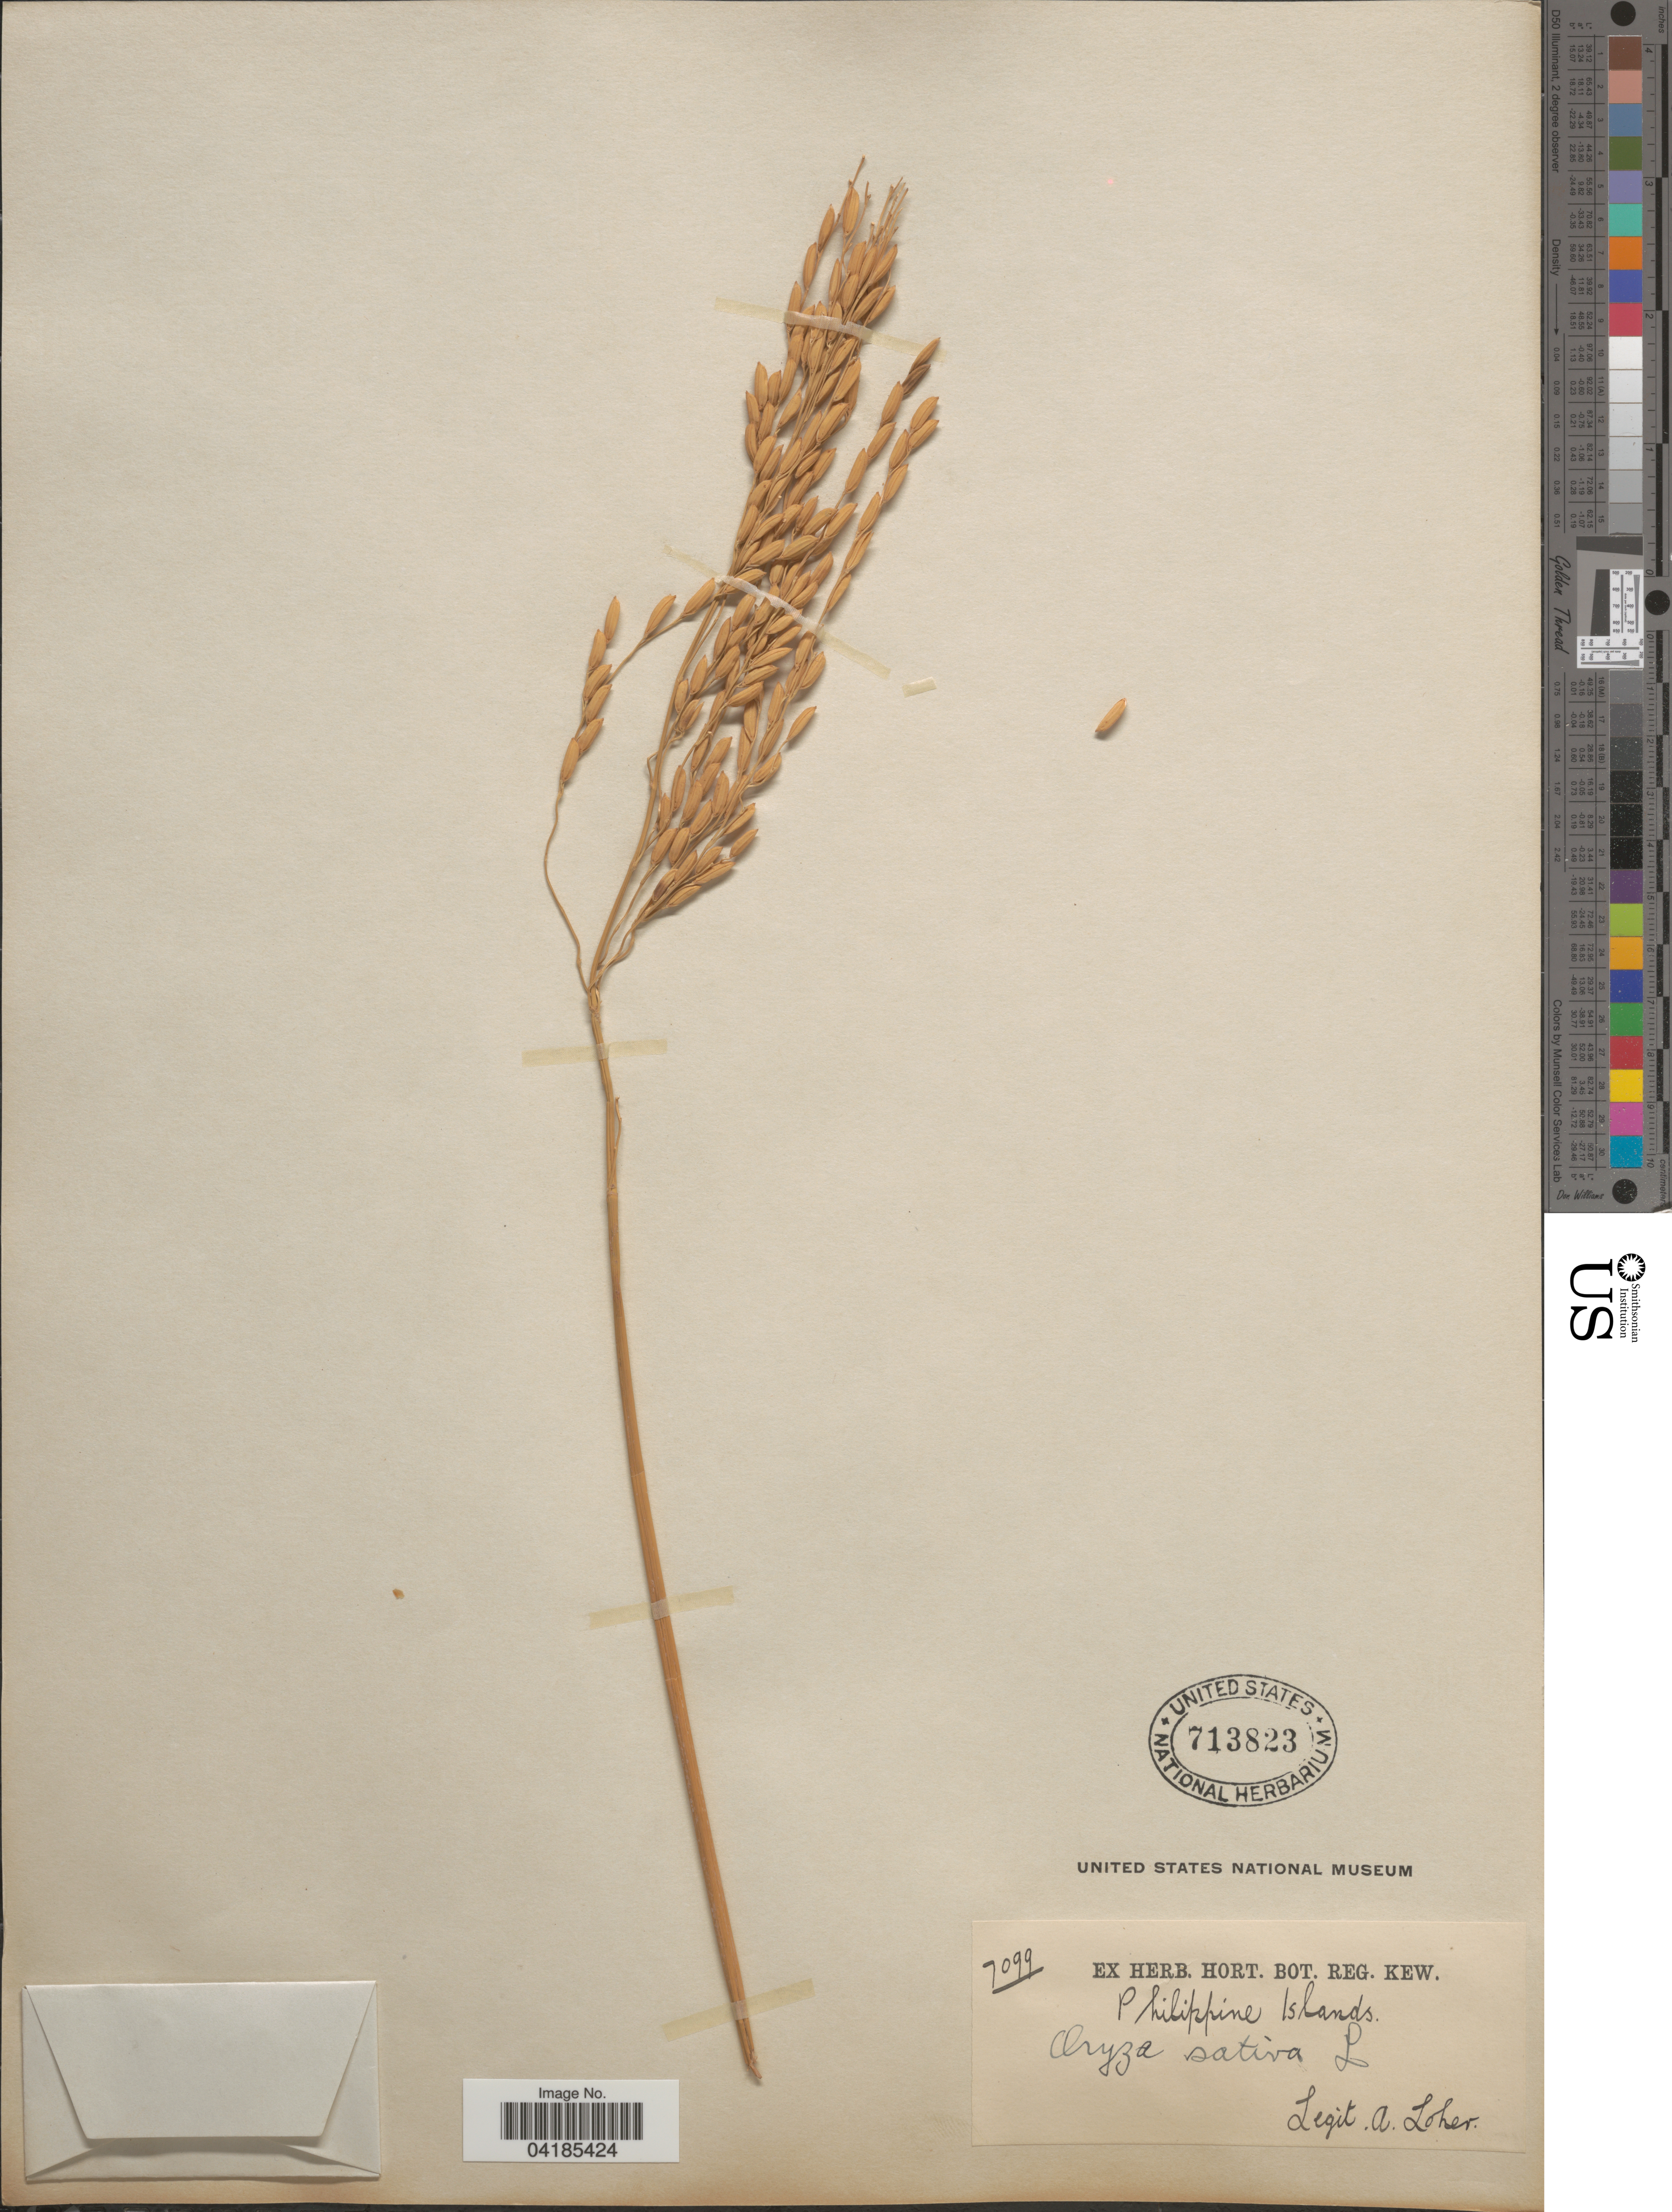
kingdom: Plantae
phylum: Tracheophyta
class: Liliopsida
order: Poales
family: Poaceae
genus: Oryza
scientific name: Oryza sativa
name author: L.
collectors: A. Loher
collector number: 7099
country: Philippines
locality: Philippine Islands.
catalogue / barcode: US 713823